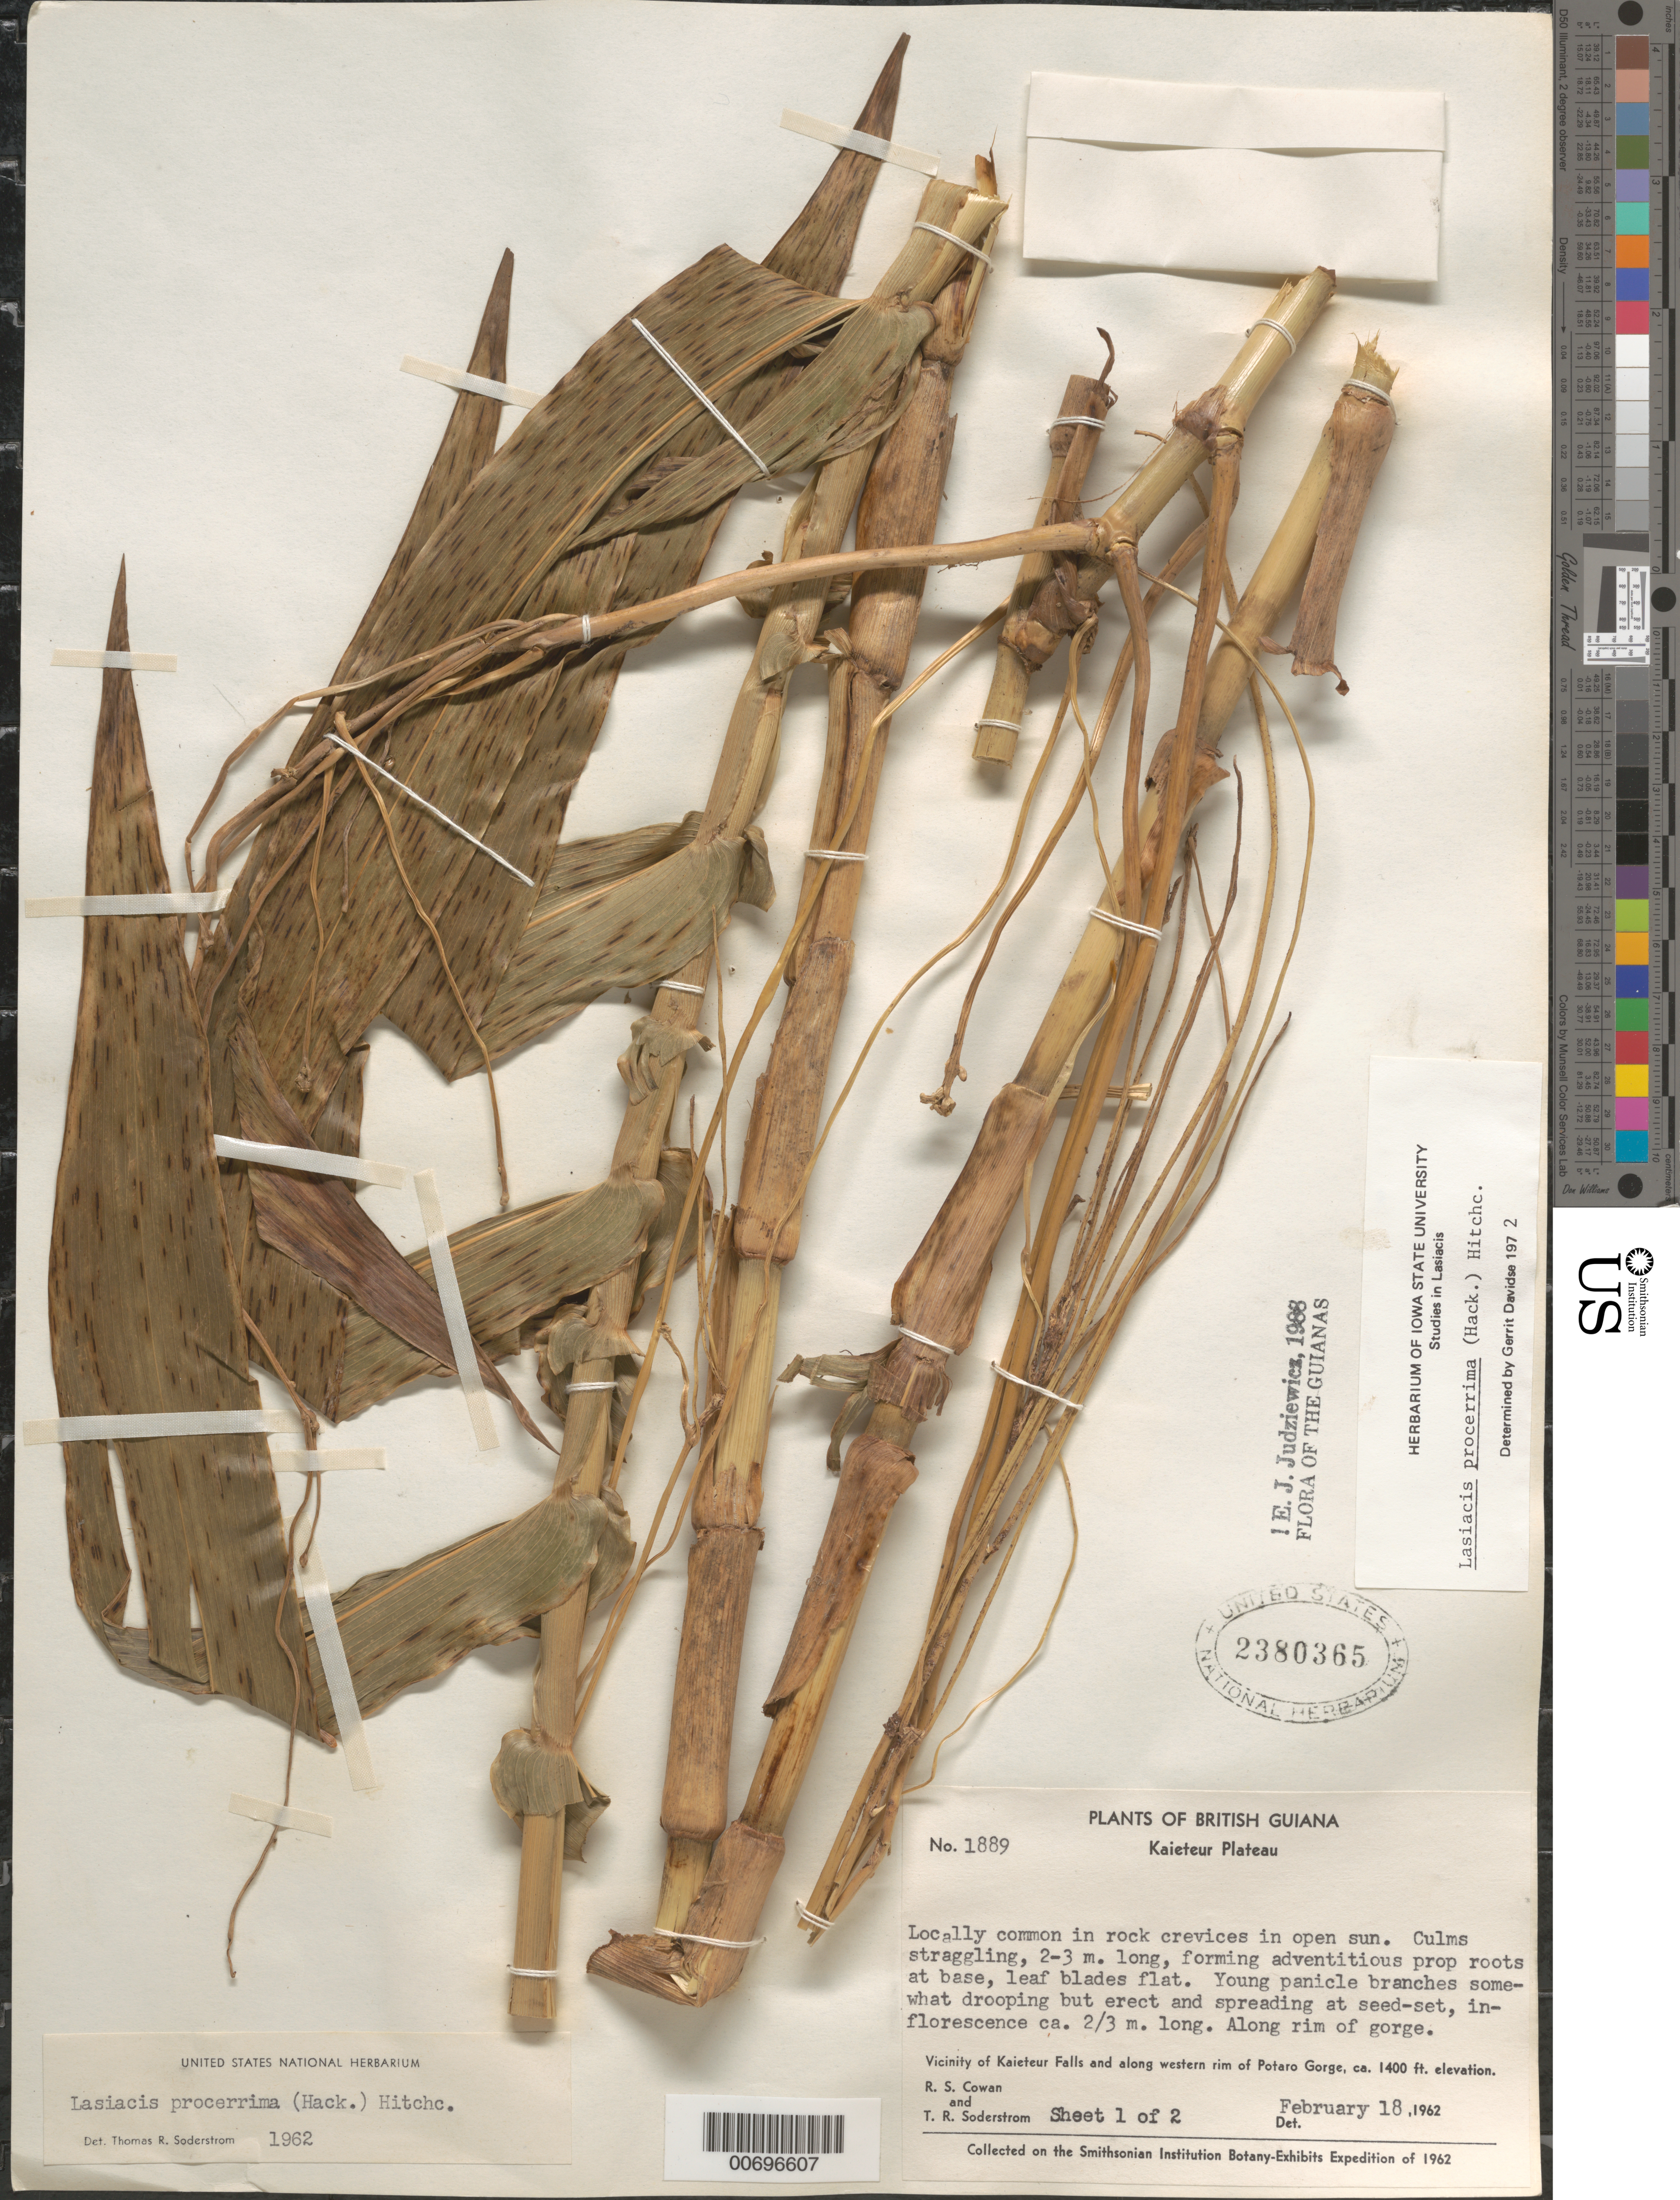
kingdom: Plantae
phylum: Tracheophyta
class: Liliopsida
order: Poales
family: Poaceae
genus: Lasiacis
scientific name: Lasiacis procerrima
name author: (Hack.) Hitchc.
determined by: Soderstrom, T. R.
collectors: R. S. Cowan & T. R. Soderstrom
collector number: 1889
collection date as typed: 18-Feb-62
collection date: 1962-02-18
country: Guyana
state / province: Potaro-Siparuni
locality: Kaieteur Plateau, vicinity of Kaieteur Falls and western rim of Potaro Gorge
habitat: In rock crevices in open sun; along rim of gorge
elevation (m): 427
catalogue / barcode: US 2380365